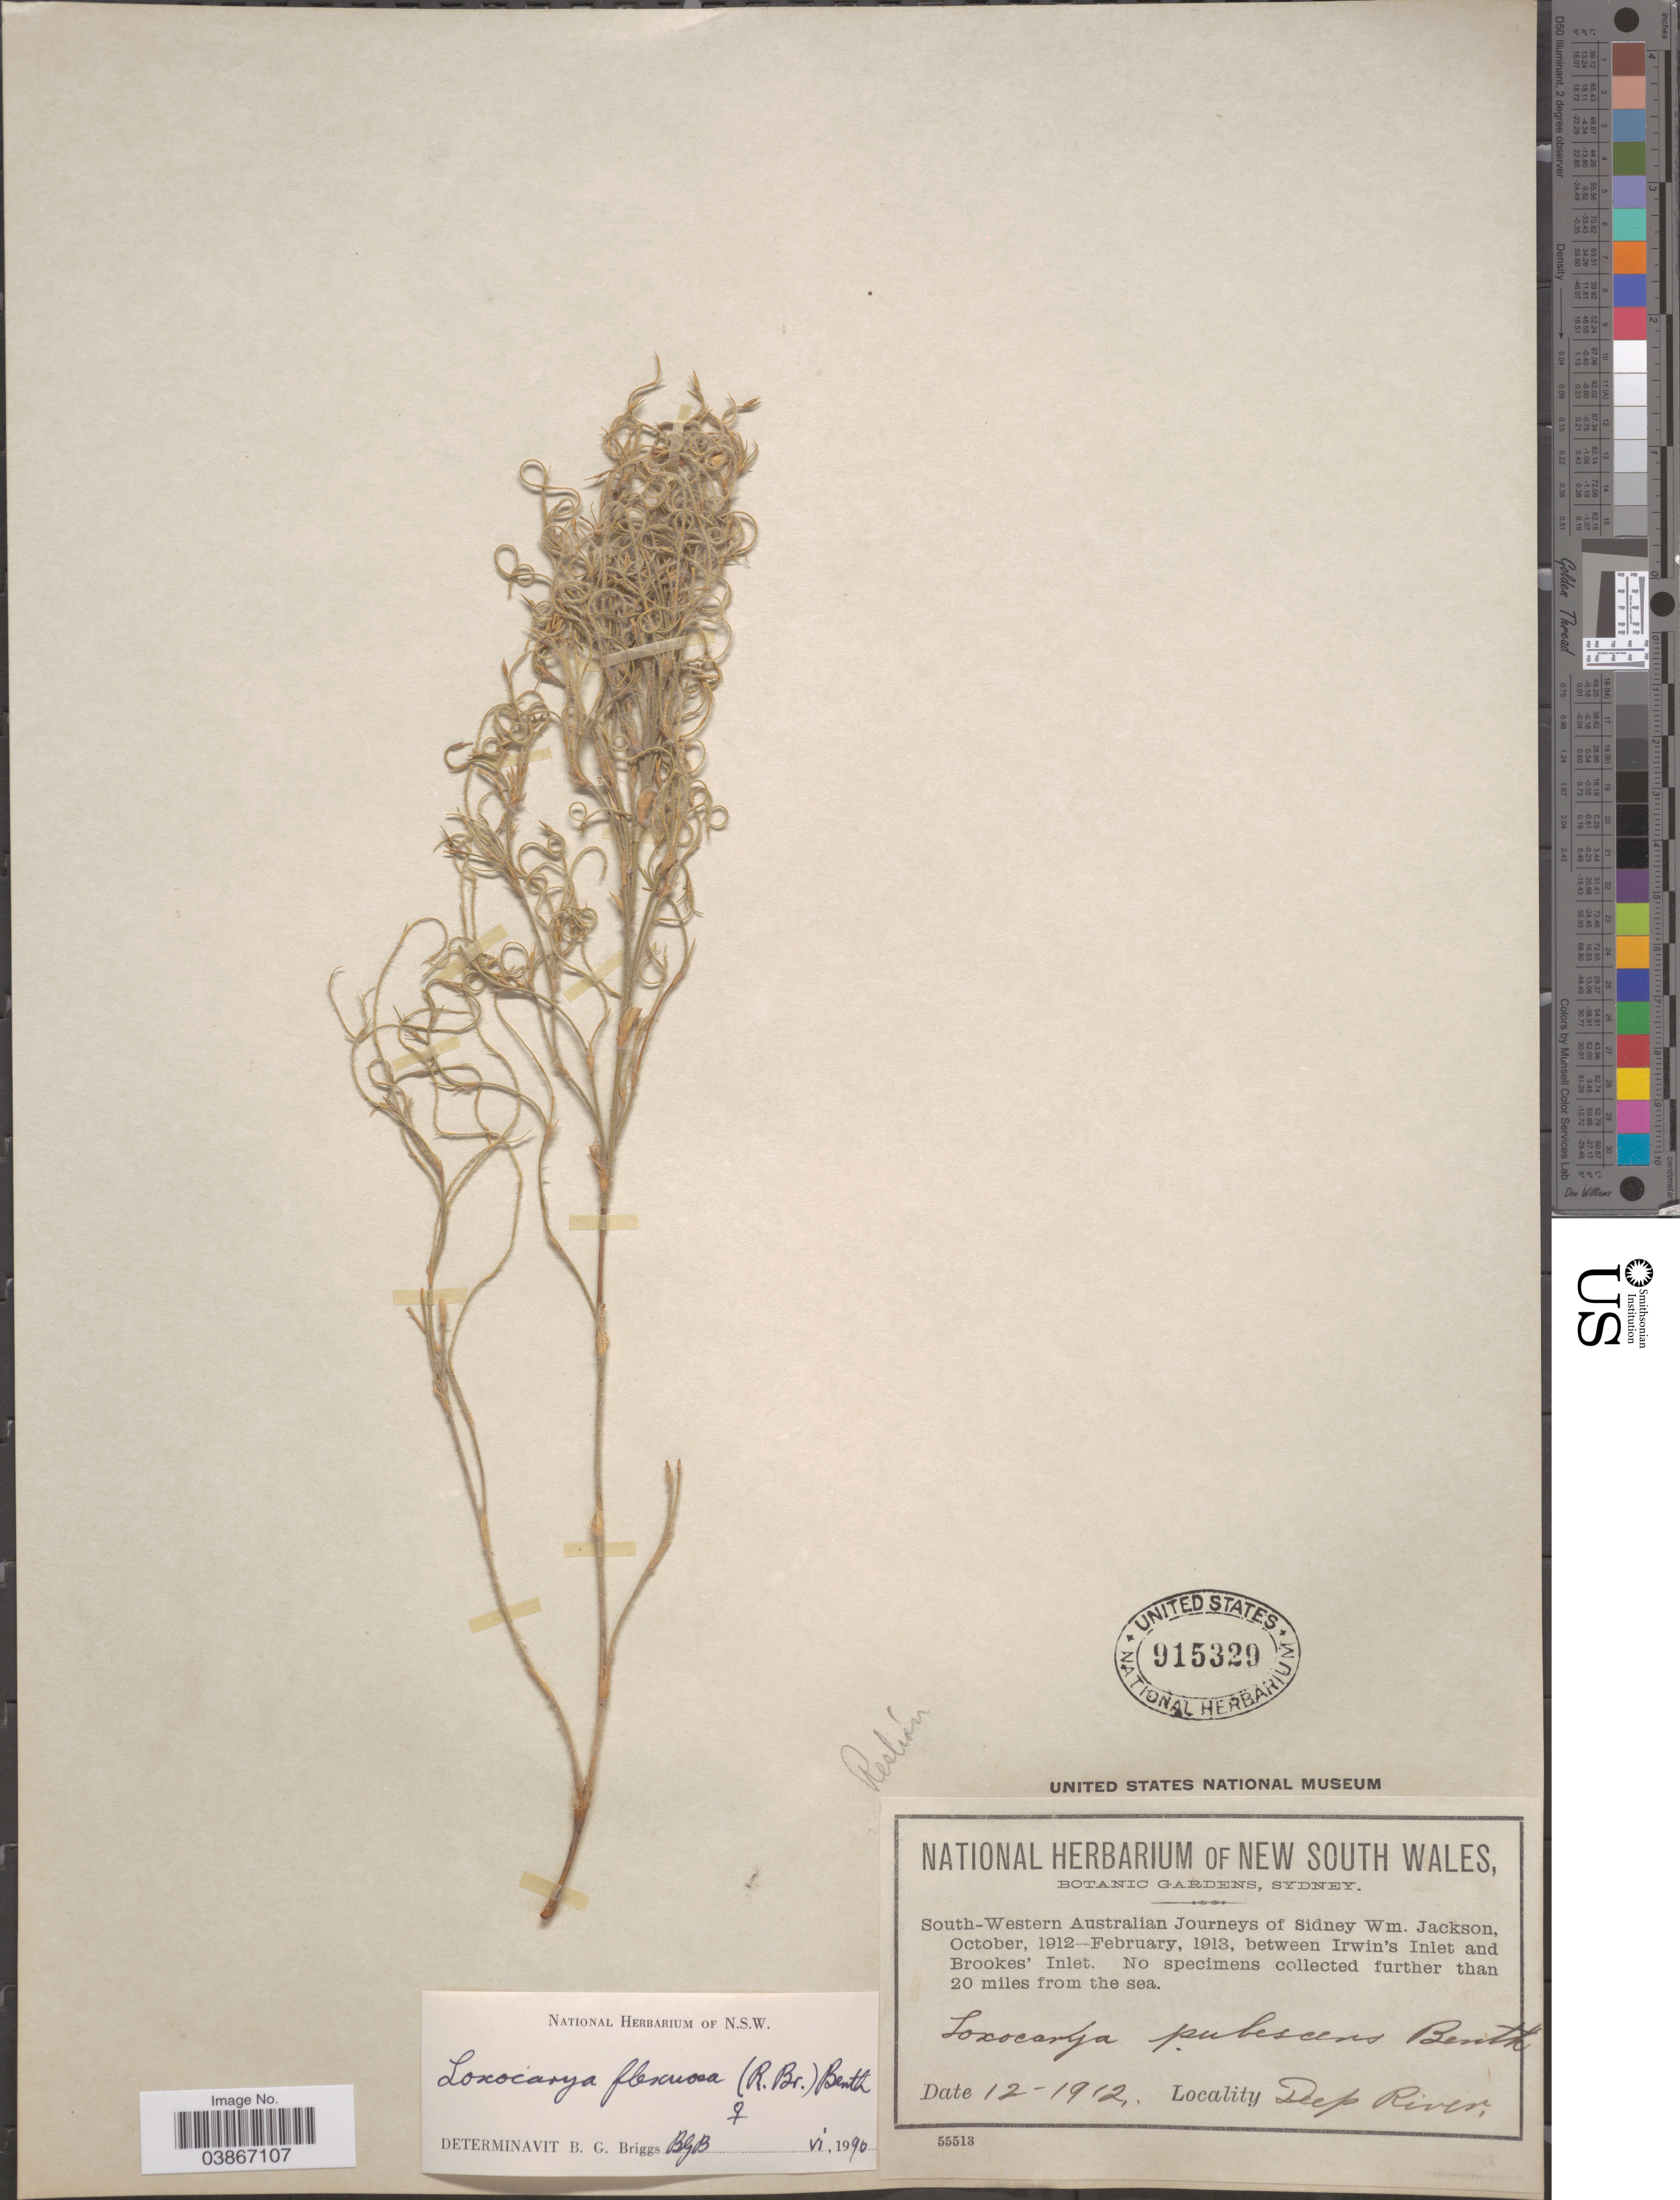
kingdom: Plantae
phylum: Tracheophyta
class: Liliopsida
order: Poales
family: Restionaceae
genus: Loxocarya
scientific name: Loxocarya pubescens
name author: (R. Br.) Benth.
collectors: Jackson, S. W.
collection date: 1912-12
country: Australia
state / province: New South Wales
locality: South-Western Australian Journeys, between Irwin's Inlet and Brookes' Inlet. Deep River.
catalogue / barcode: US 915329